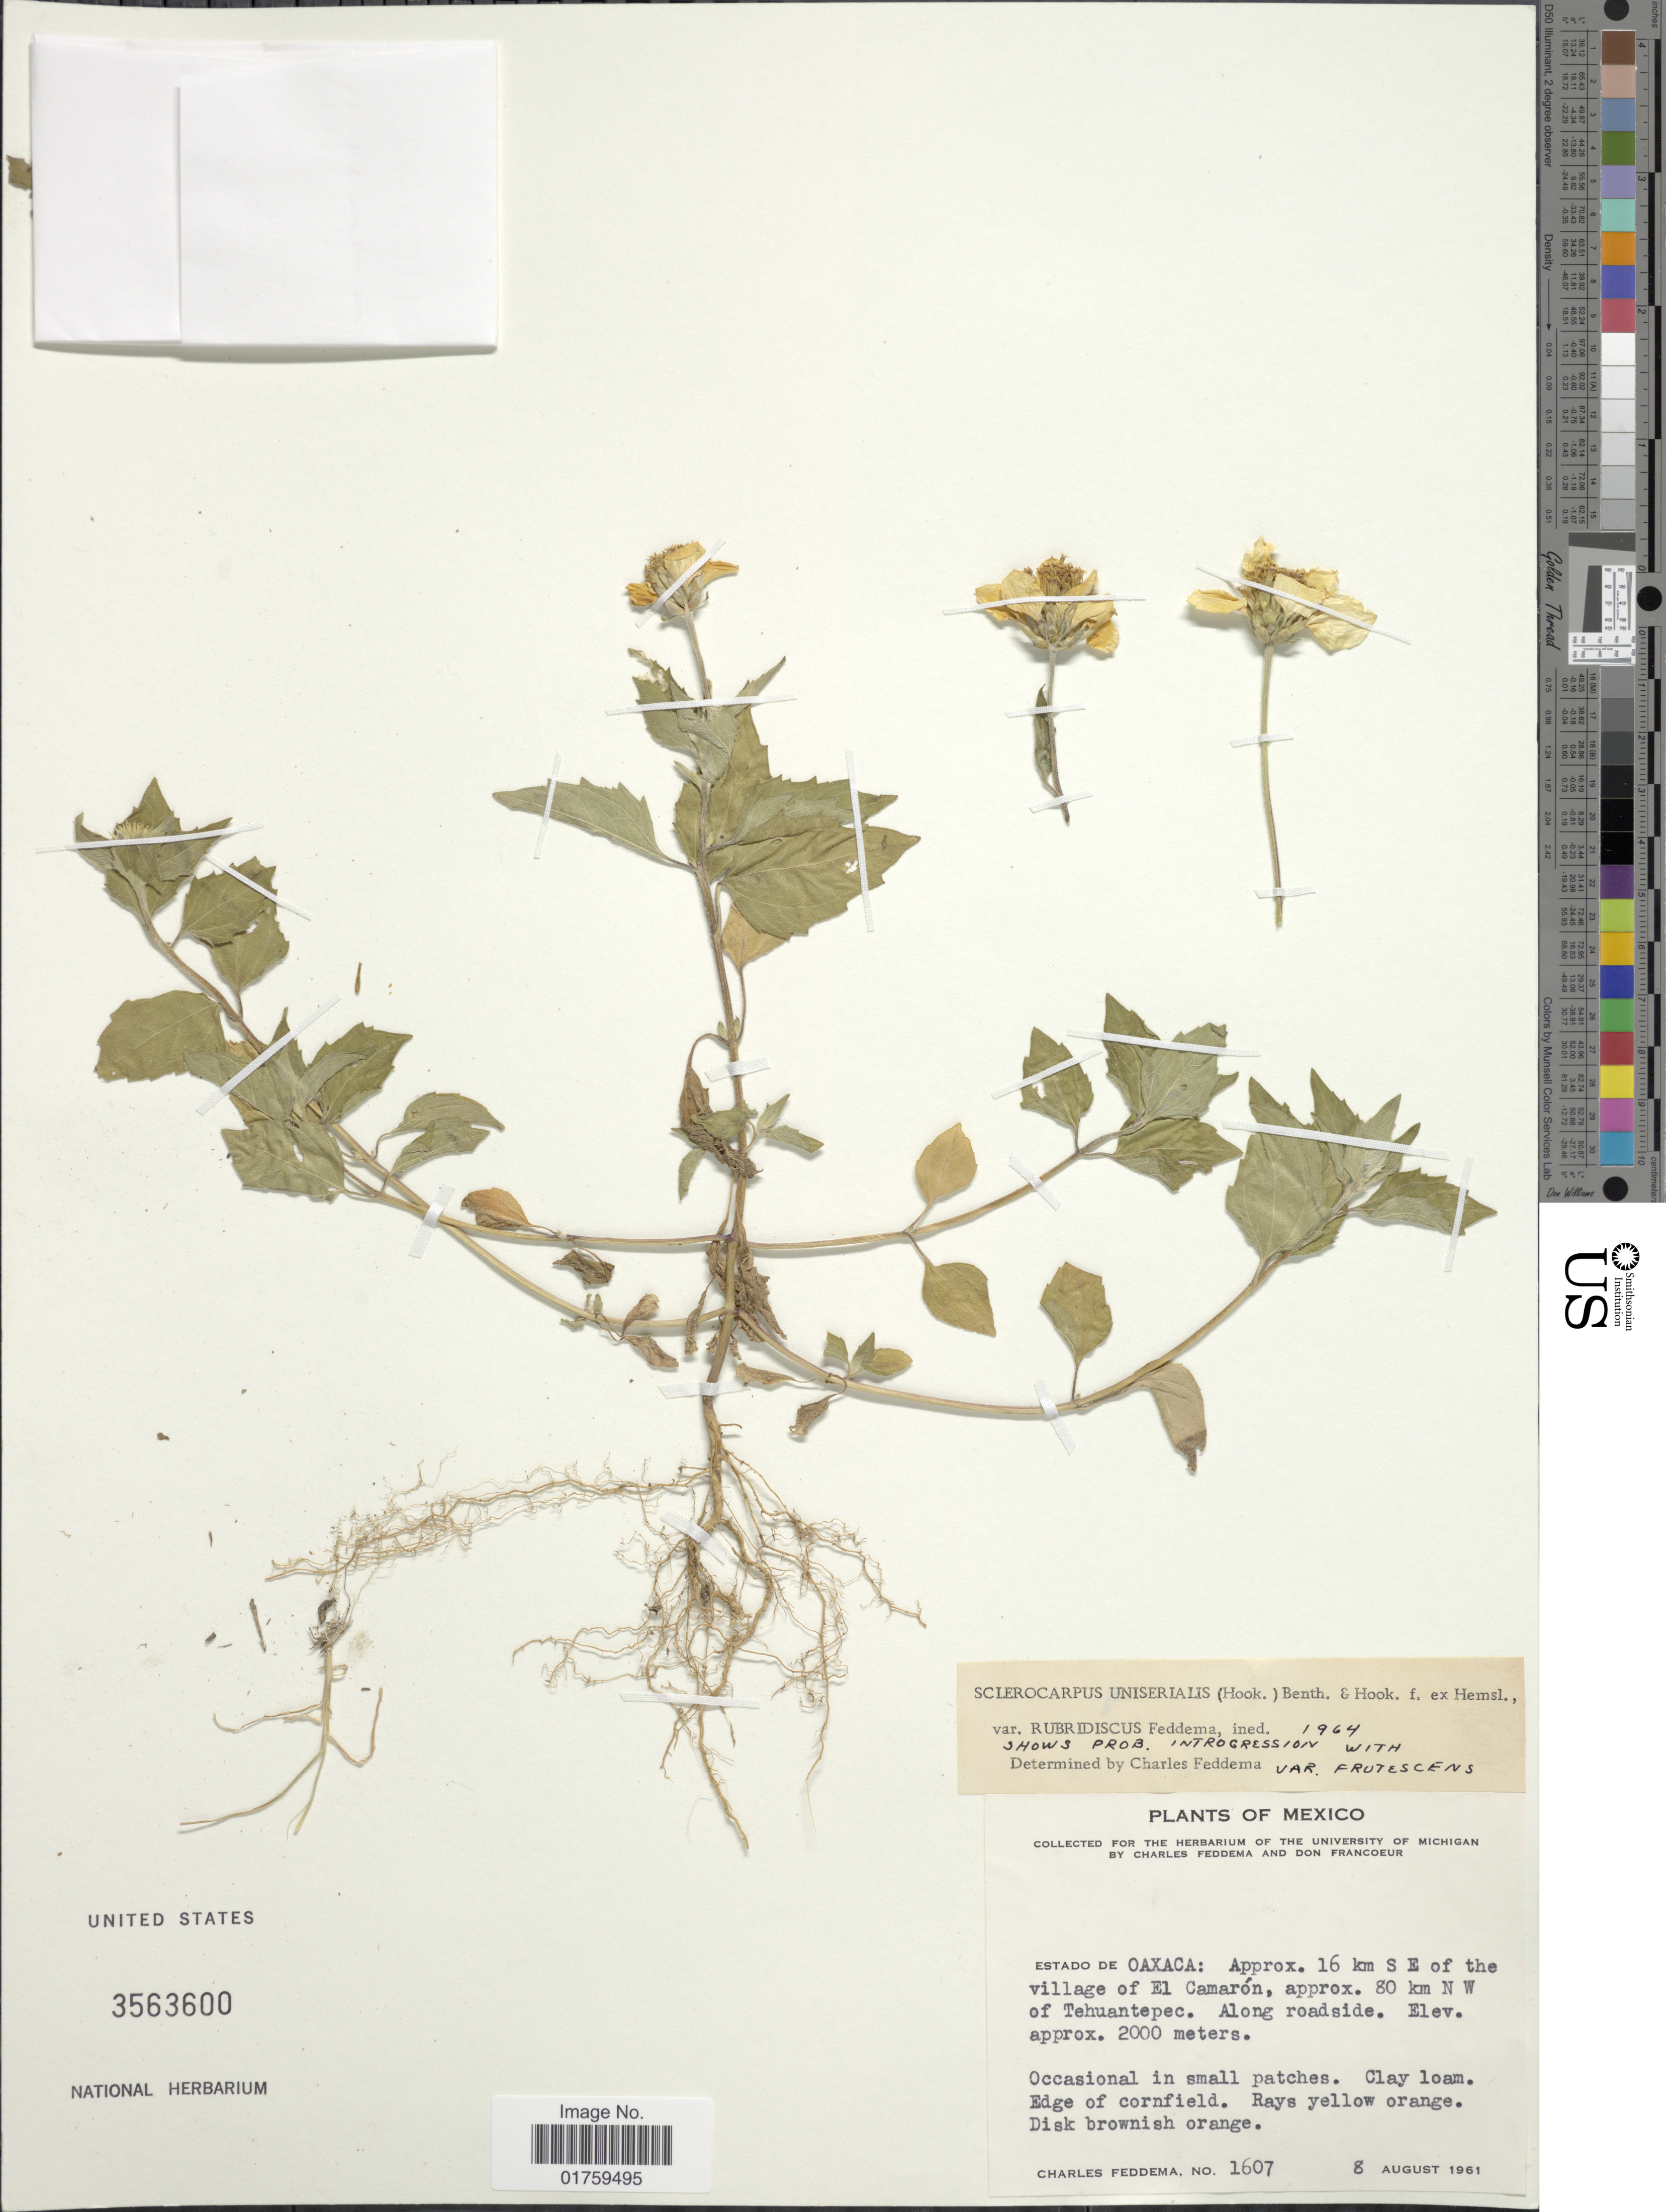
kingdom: Plantae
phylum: Tracheophyta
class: Magnoliopsida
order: Asterales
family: Asteraceae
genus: Sclerocarpus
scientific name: Sclerocarpus uniserialis var. frutescens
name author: (Brandegee) Feddema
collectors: C. Feddema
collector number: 1607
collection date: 1961-08-08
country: Mexico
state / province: Oaxaca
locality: Estado de Oaxaca: Approx. 16 km S E of the village of El Camaron, approx. 80 km N W of Tehuantepec.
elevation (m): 2000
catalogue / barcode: US 3563600